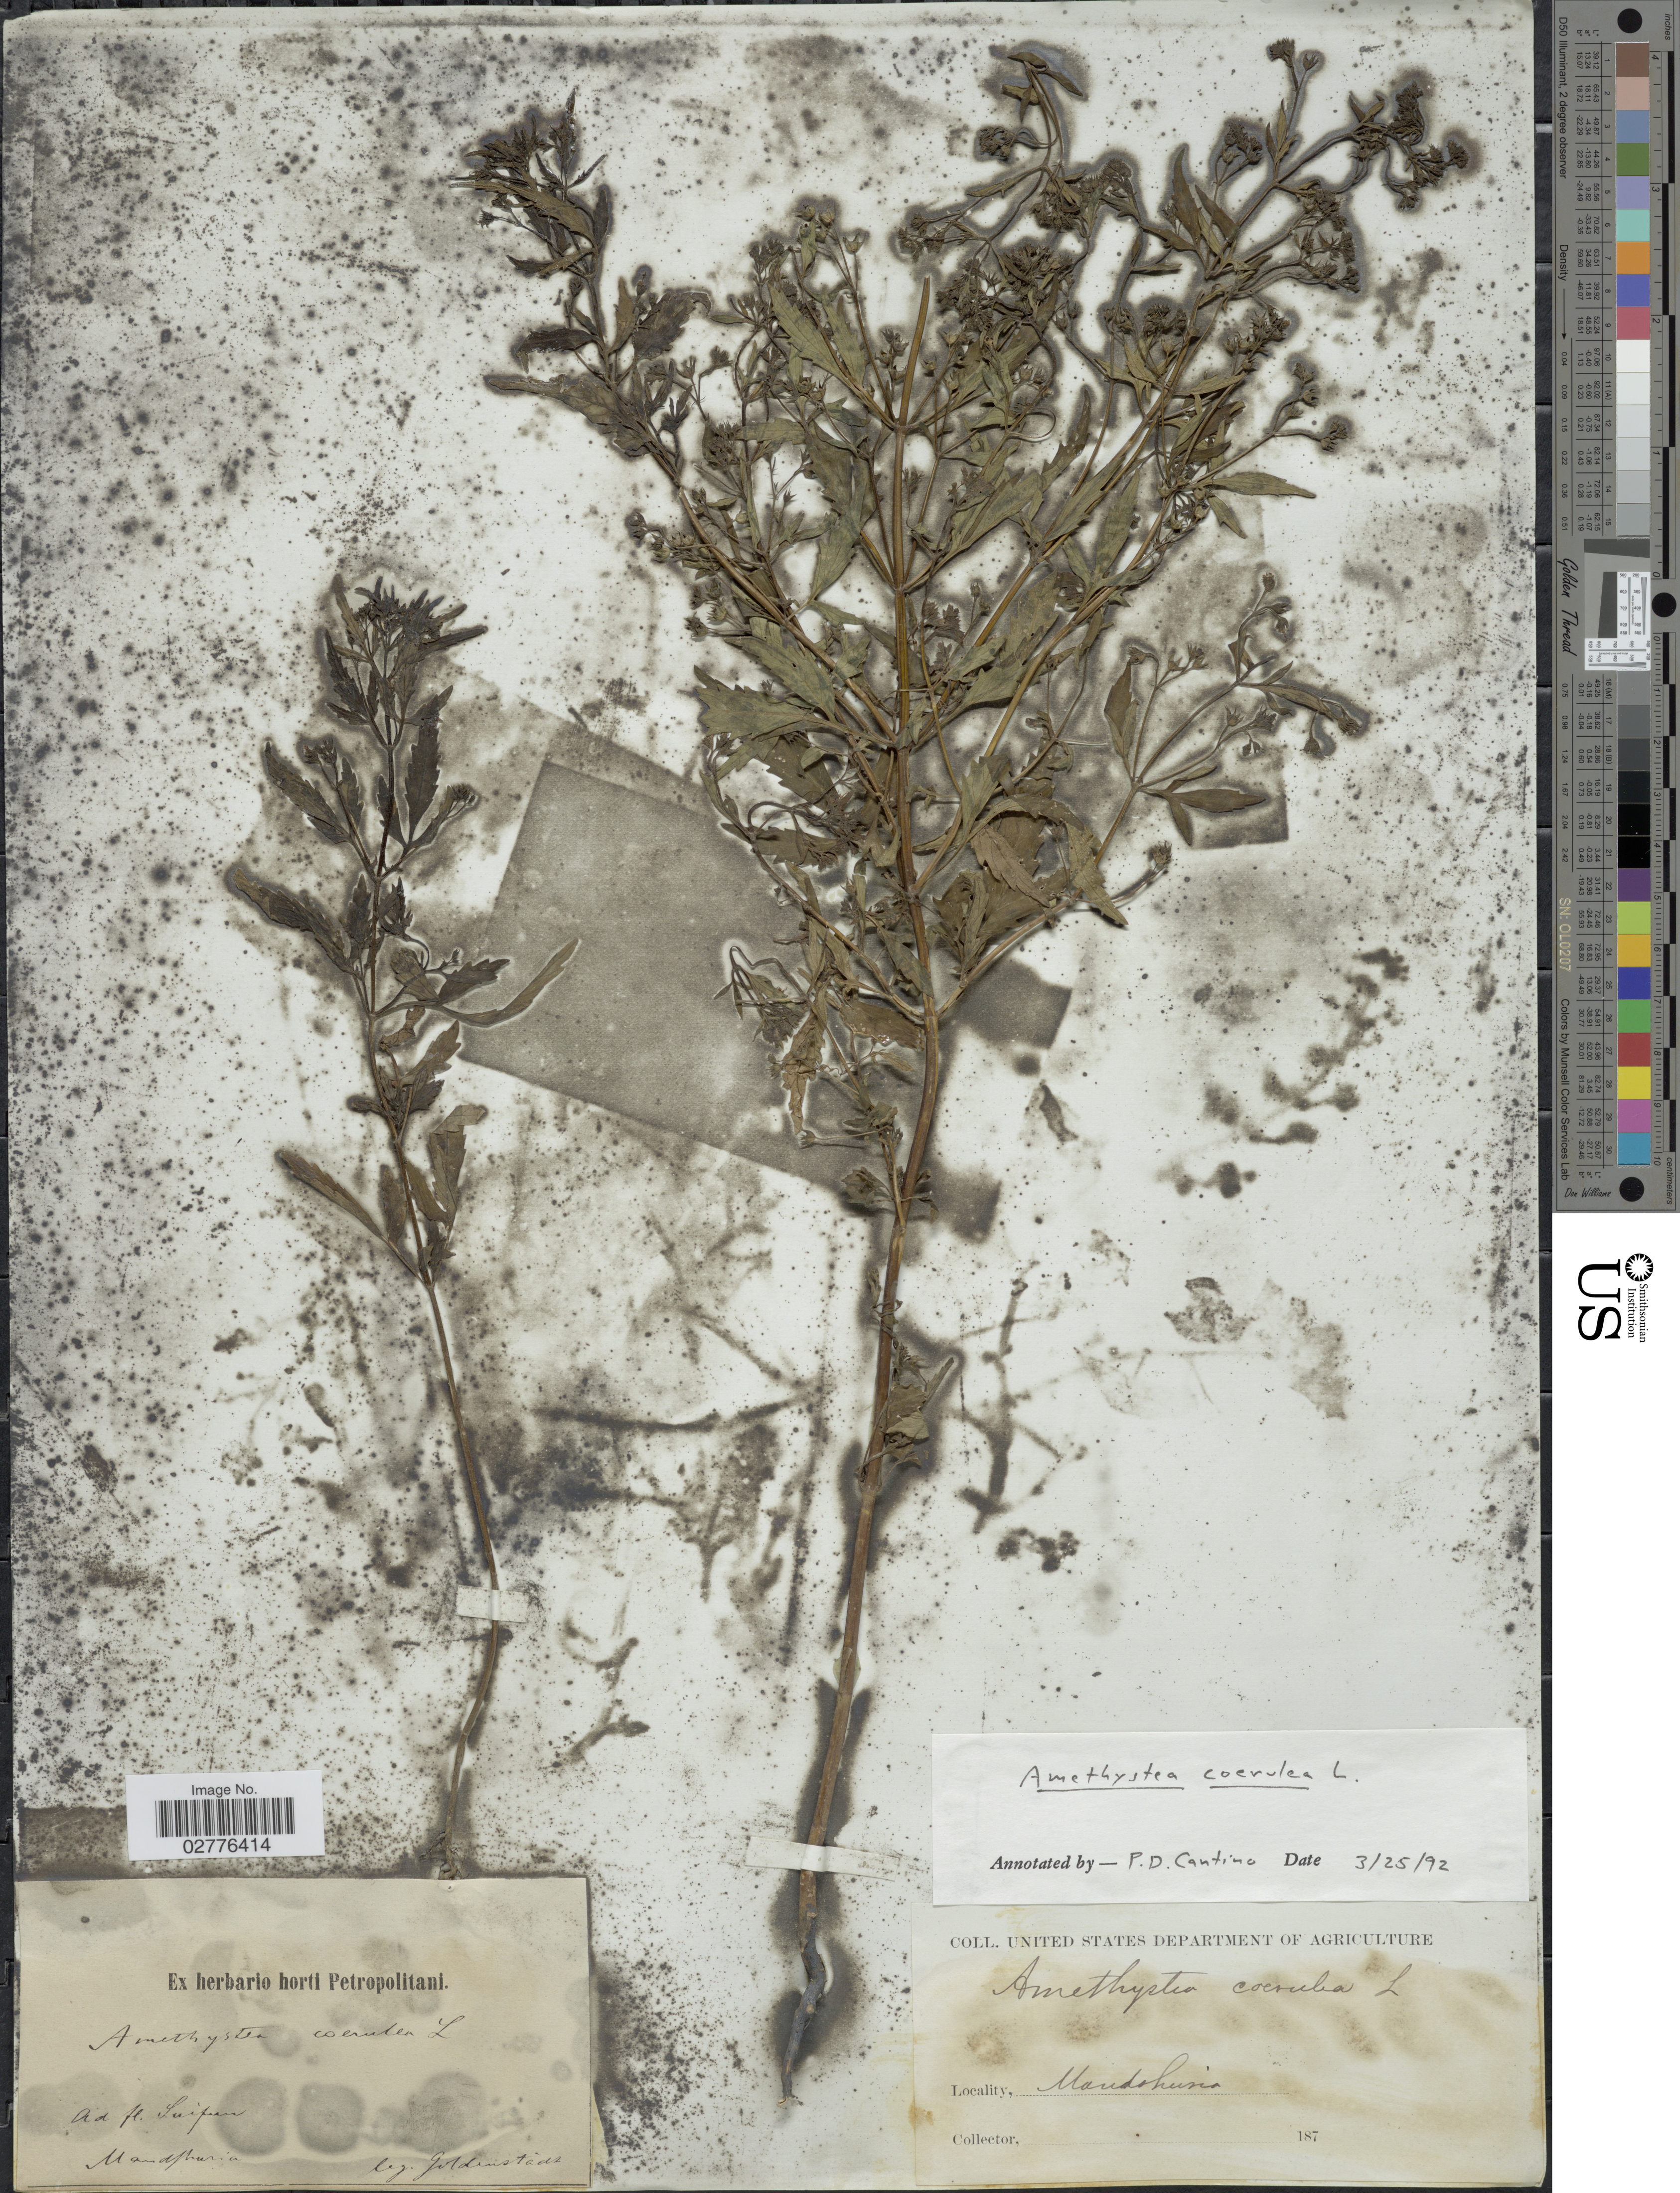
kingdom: Plantae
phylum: Tracheophyta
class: Magnoliopsida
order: Lamiales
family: Lamiaceae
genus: Amethystea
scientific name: Amethystea caerulea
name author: L.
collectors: -. Goldenstadt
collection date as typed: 187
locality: Mandchuria [interpreted]